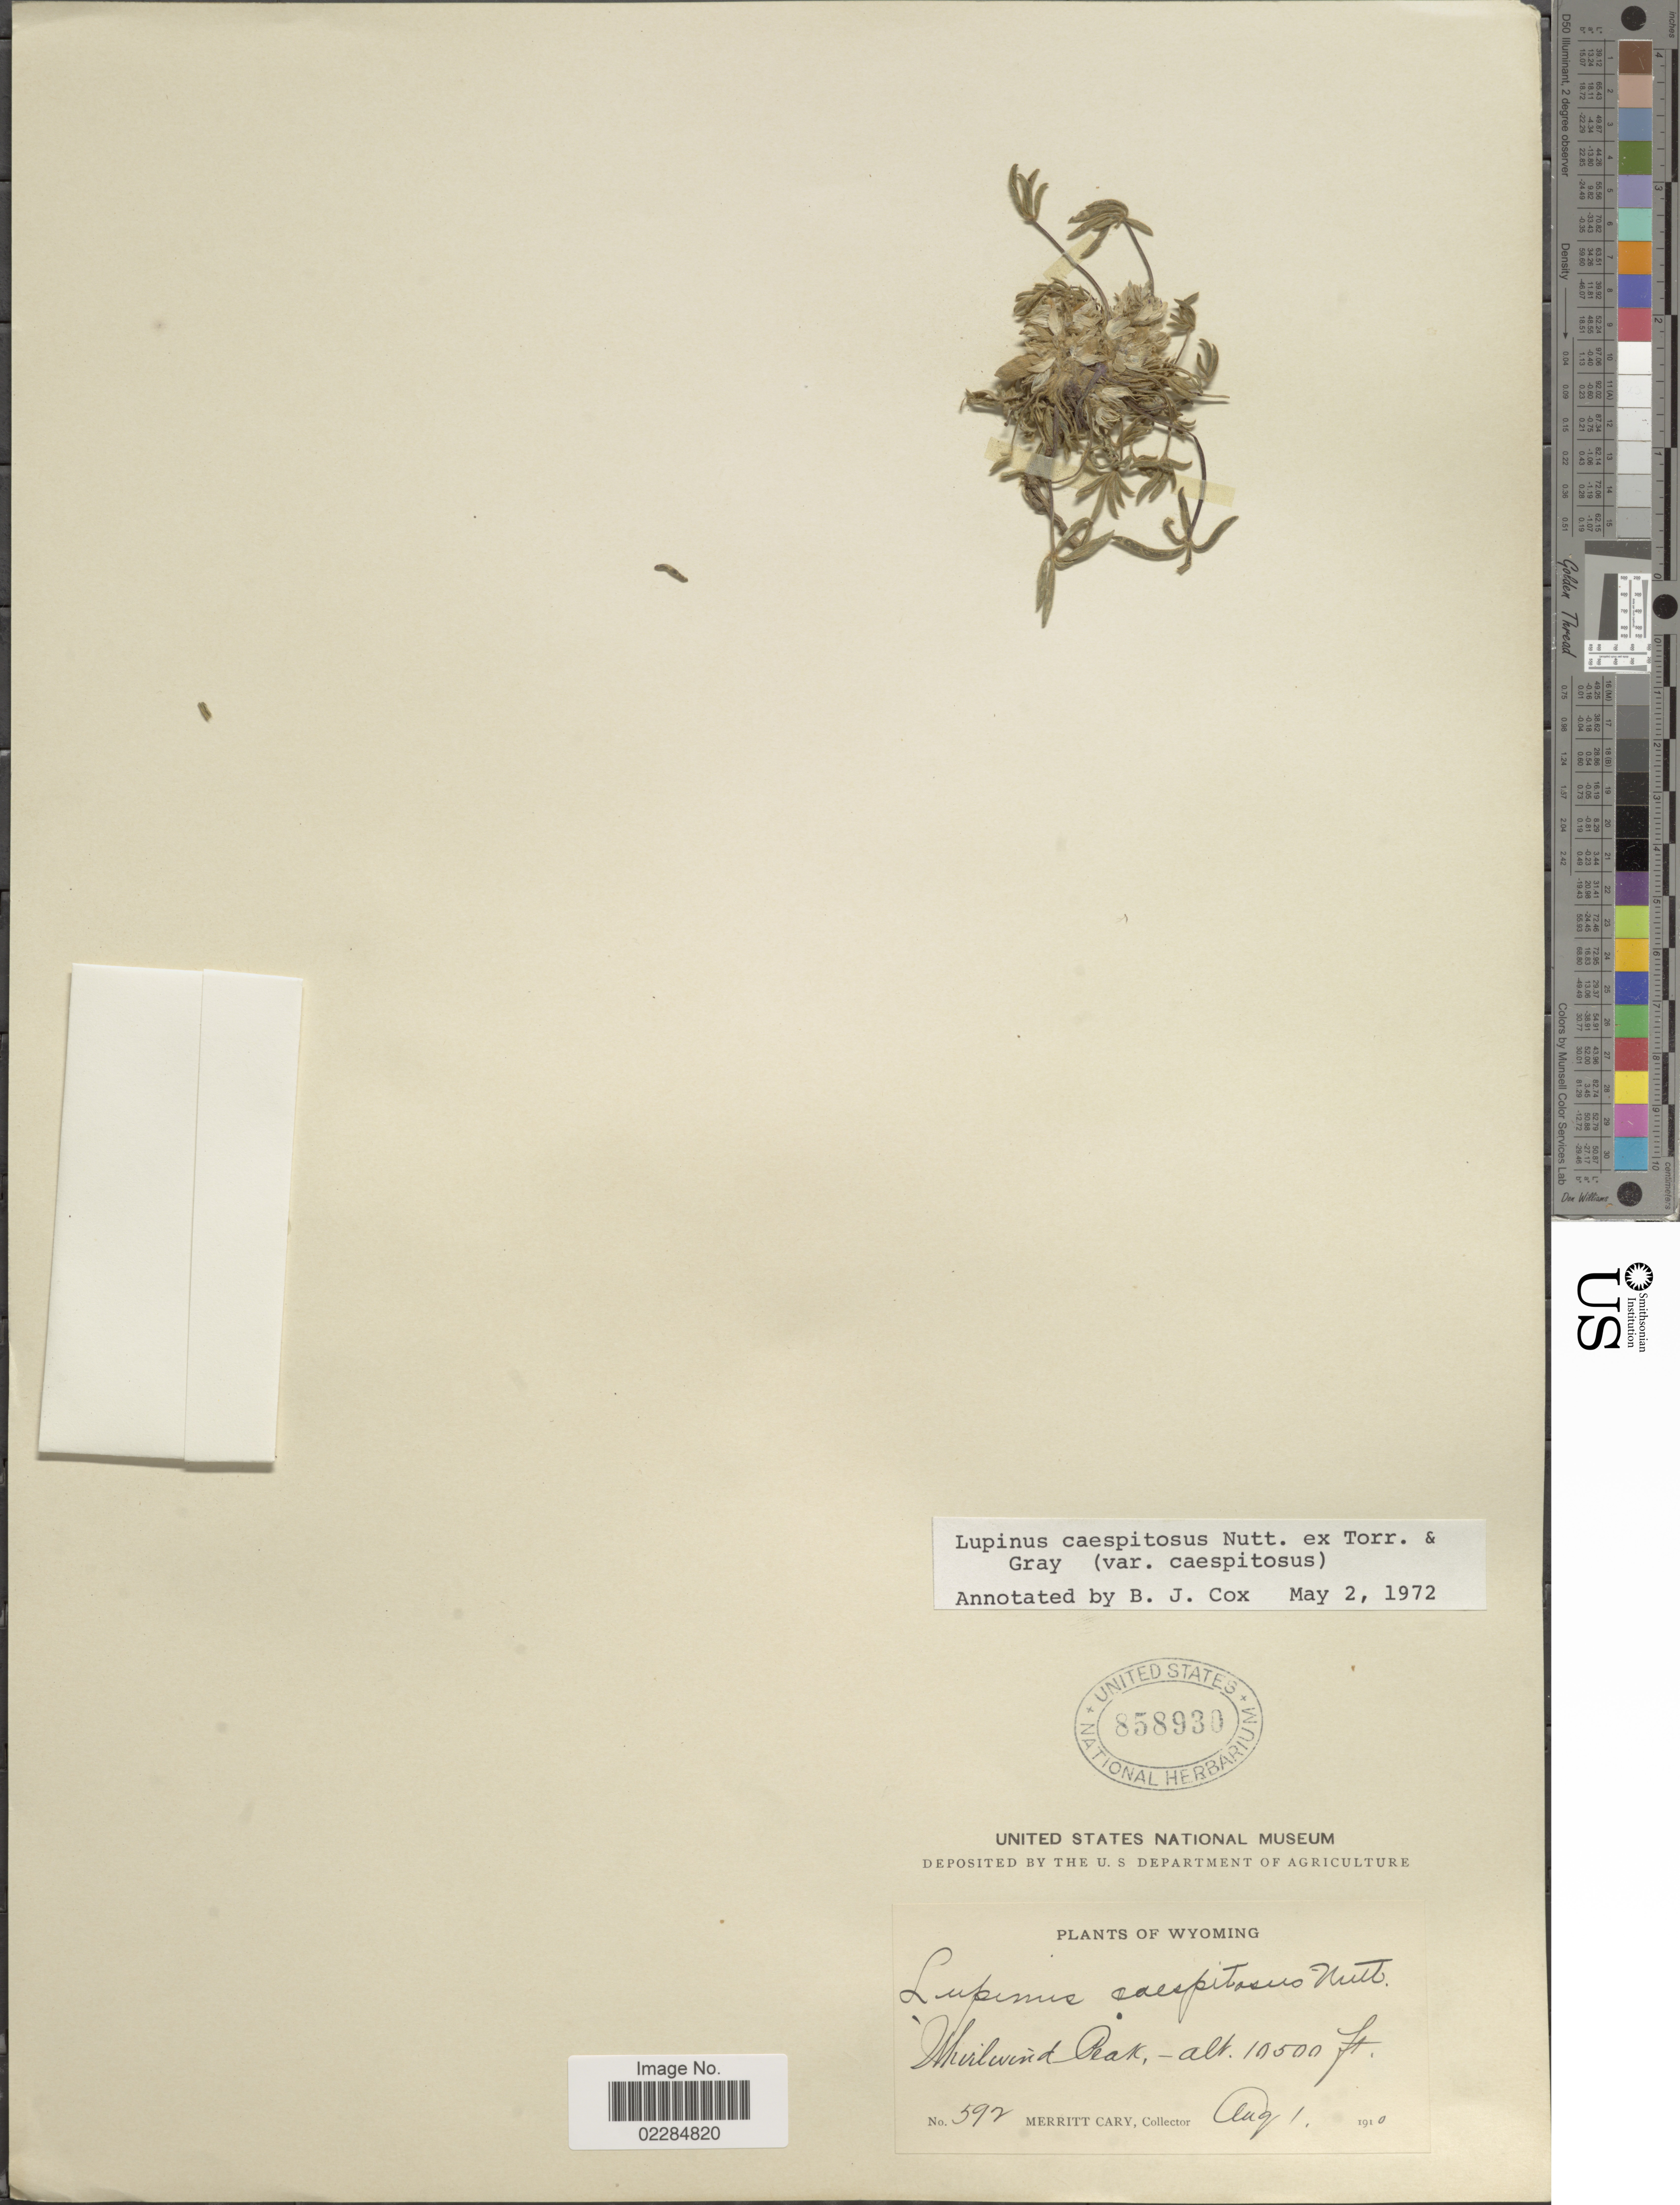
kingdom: Plantae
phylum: Tracheophyta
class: Magnoliopsida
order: Fabales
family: Fabaceae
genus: Lupinus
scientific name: Lupinus caespitosus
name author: Nutt.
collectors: M. Cary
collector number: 592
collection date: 1910-08-01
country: United States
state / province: Wyoming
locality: Whirlwind Peak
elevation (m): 3200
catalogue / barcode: US 858930